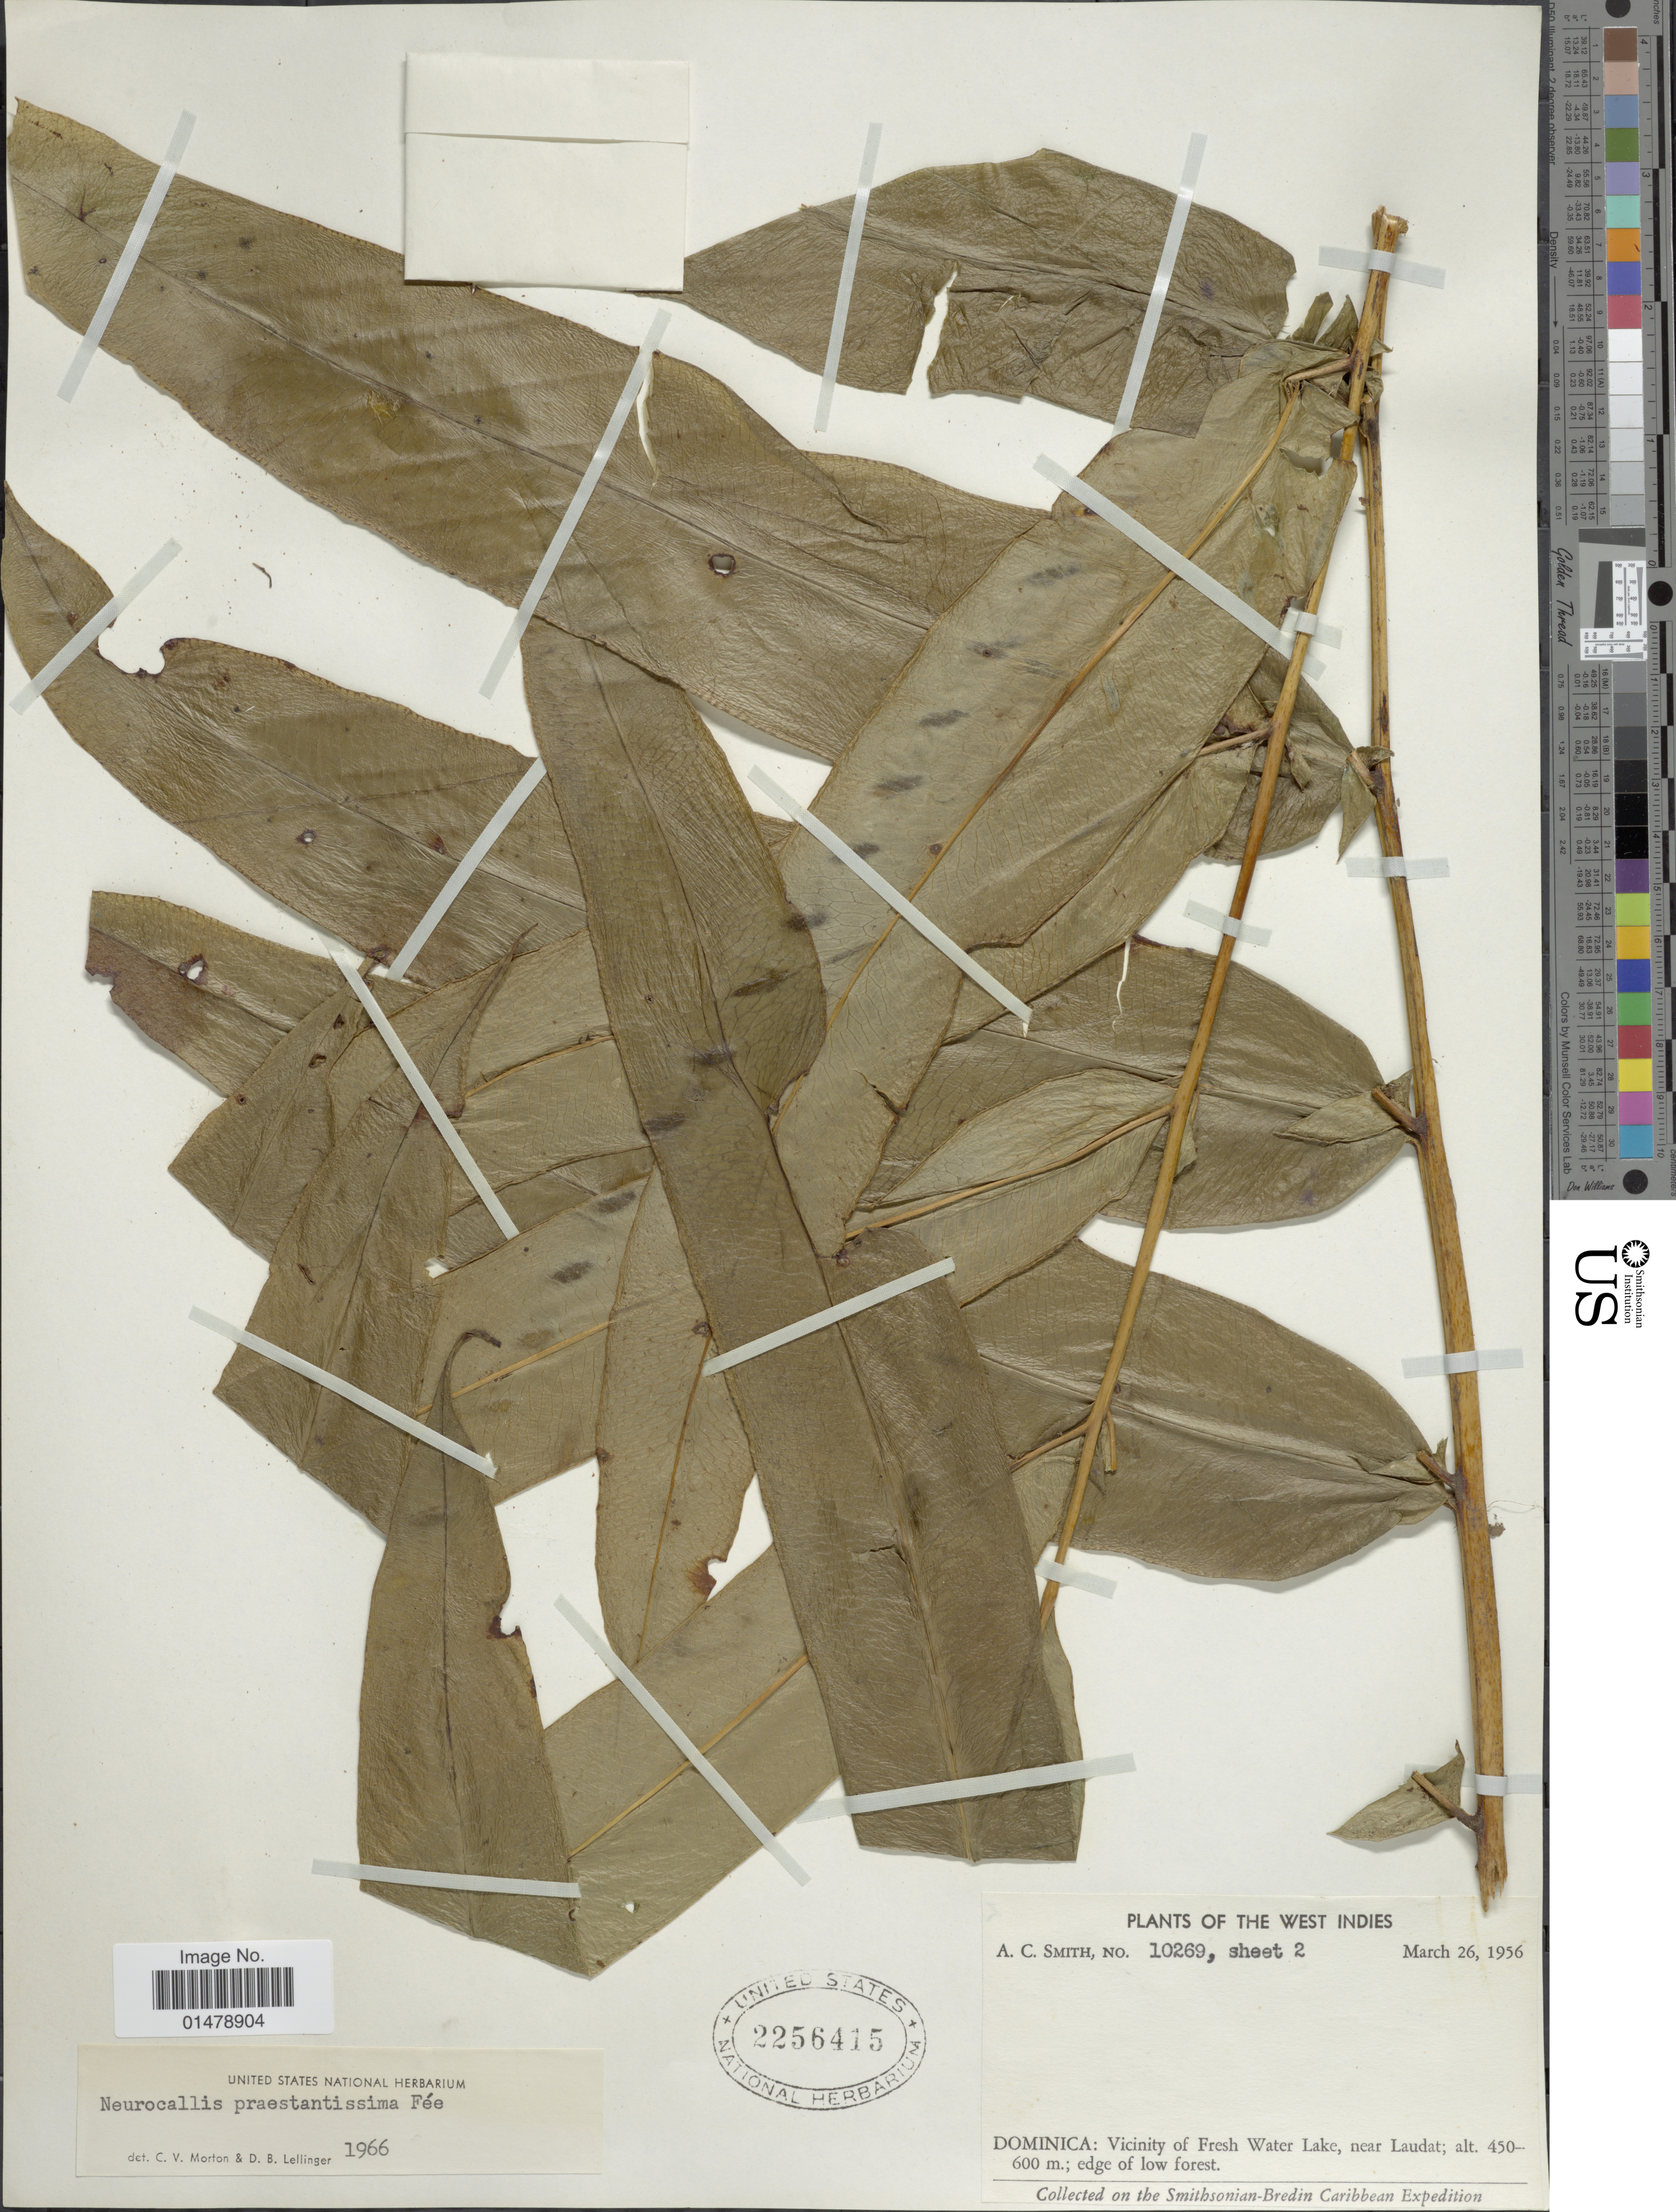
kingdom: Plantae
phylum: Tracheophyta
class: Polypodiopsida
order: Polypodiales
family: Pteridaceae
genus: Pteris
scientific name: Pteris praestantissima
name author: (Bory ex Fée) Christenh.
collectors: A. C. Smith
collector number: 10269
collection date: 1956-03-26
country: Dominica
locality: West Indies. Vicinity of Fresh Water Lake, near Laudat.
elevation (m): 450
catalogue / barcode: US 2256415